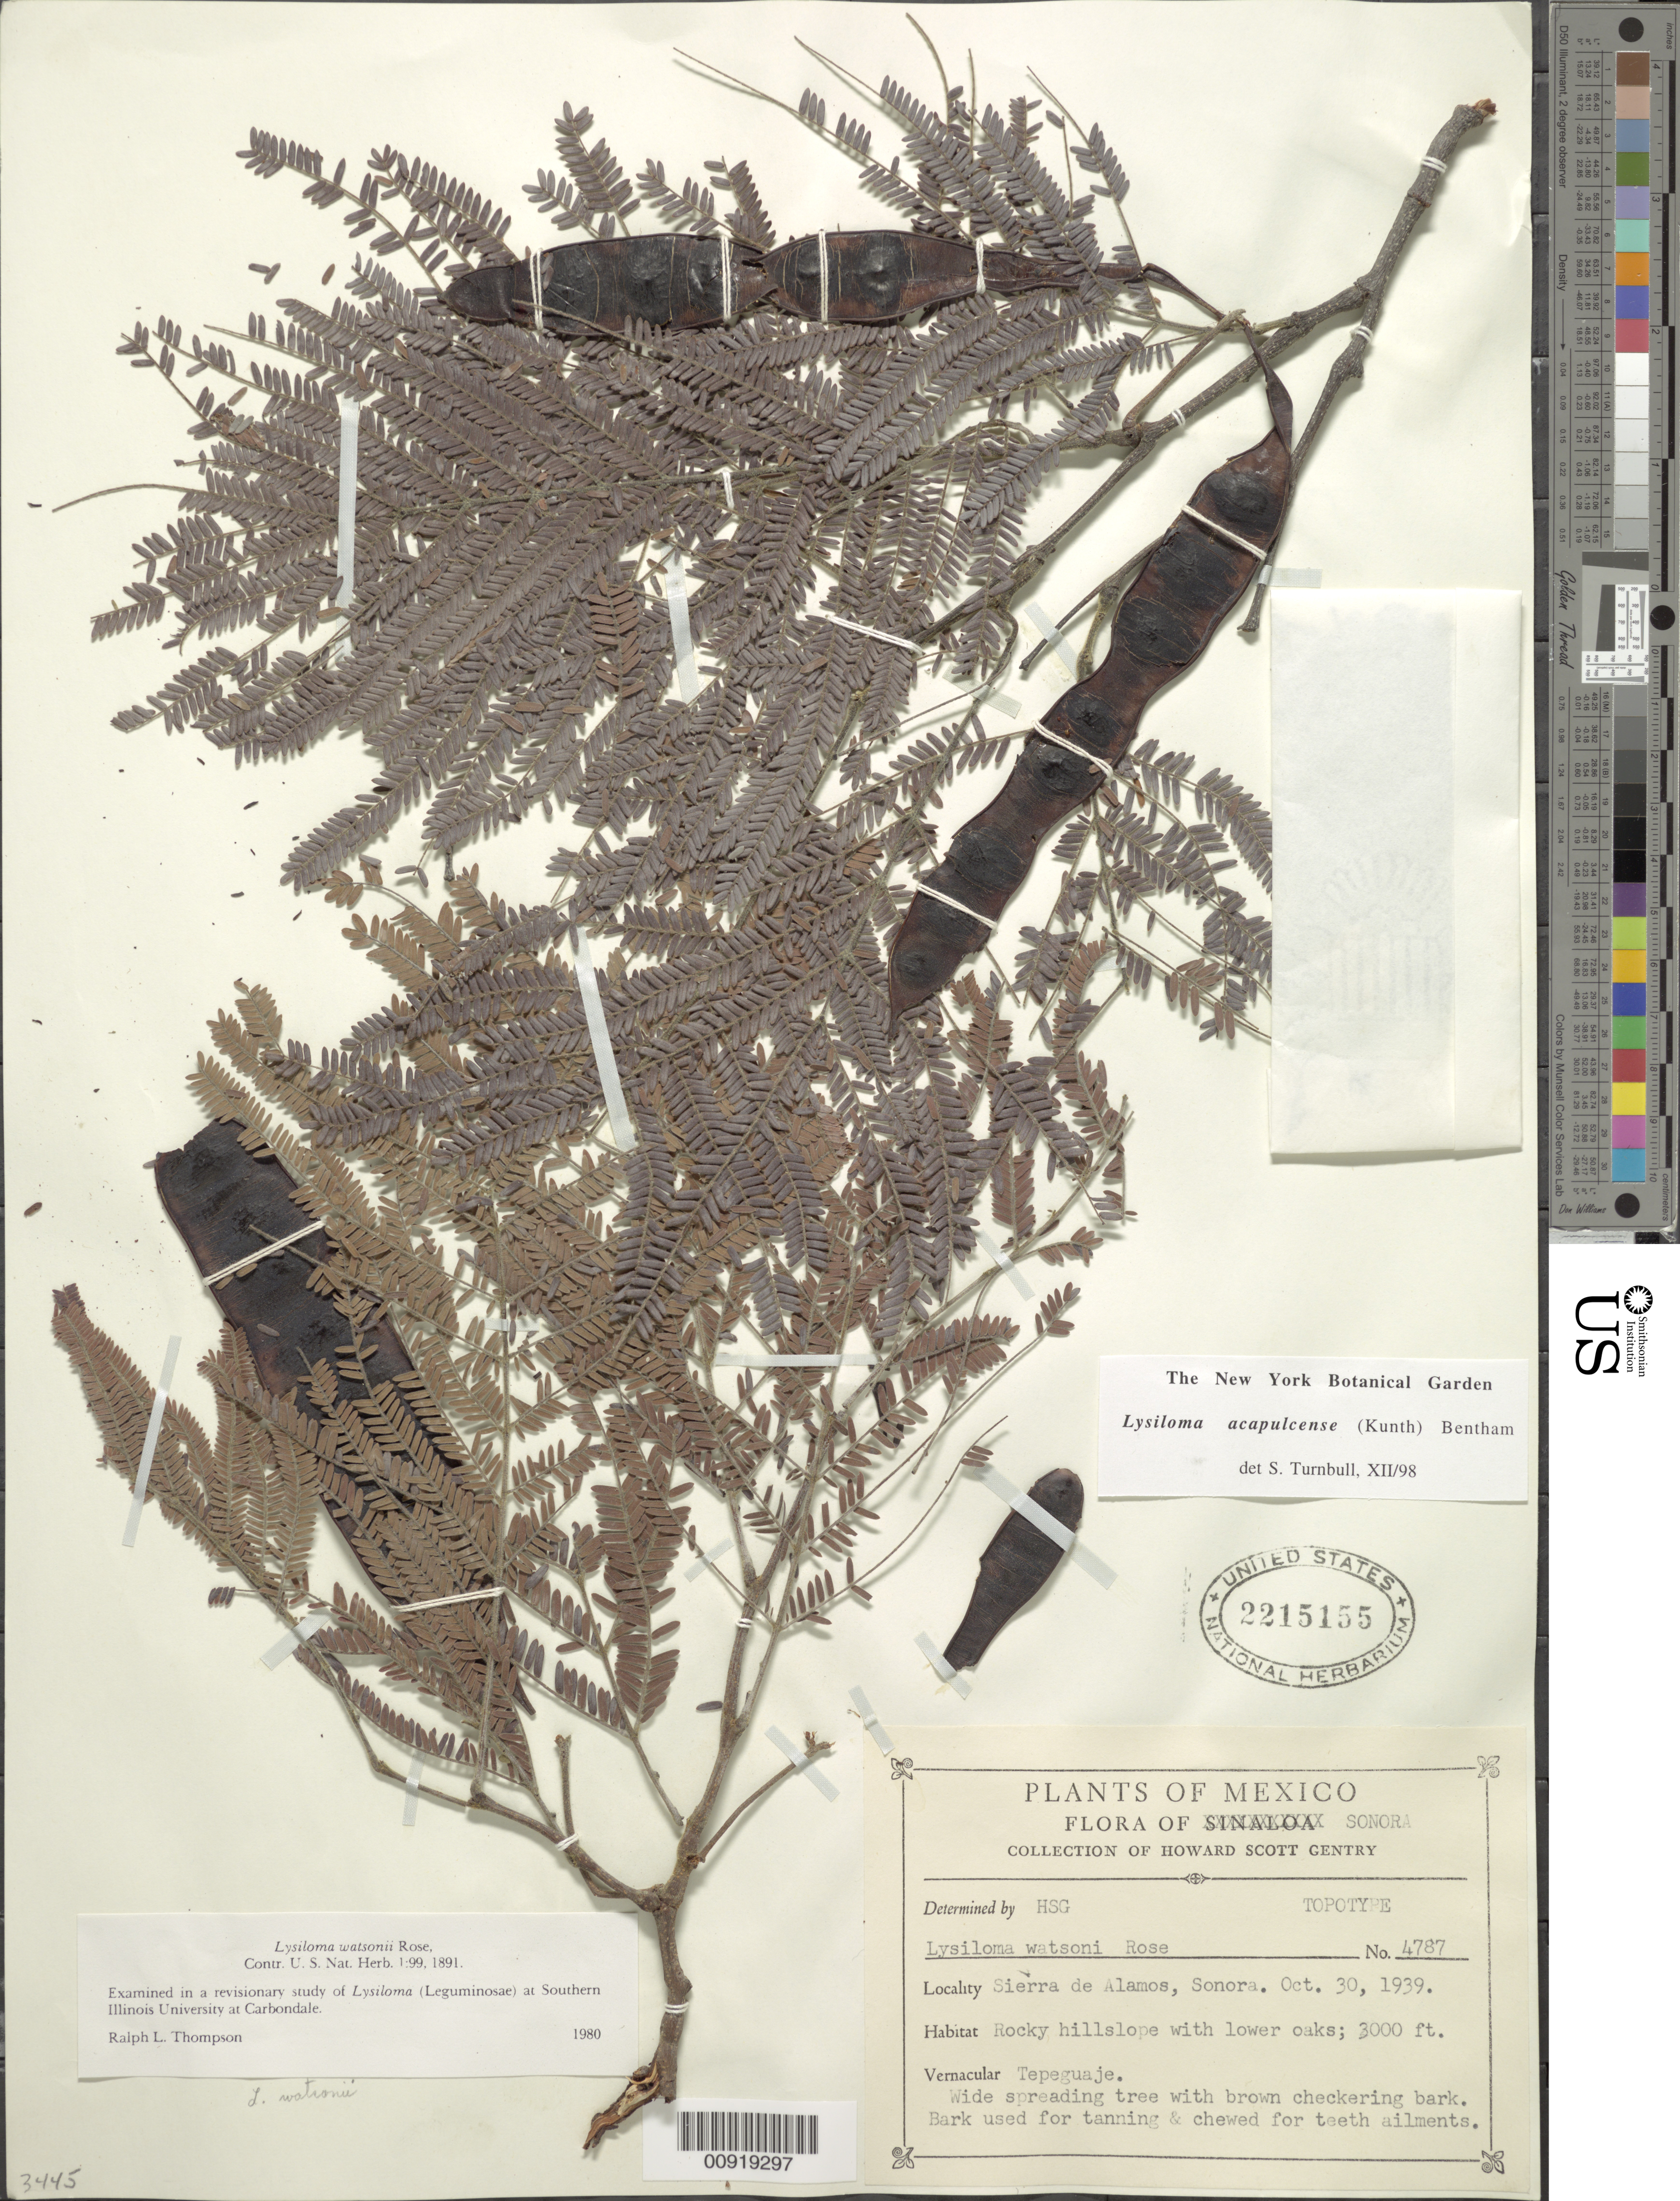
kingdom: Plantae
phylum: Tracheophyta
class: Magnoliopsida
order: Fabales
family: Fabaceae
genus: Lysiloma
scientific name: Lysiloma acapulcense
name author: (Kunth) Benth.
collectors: H. S. Gentry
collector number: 4787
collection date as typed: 30 Oct 1939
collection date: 1939-10-30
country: Mexico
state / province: Sonora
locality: Sierra de Alamos, Sonora.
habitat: Rocky hillslope with lower oaks.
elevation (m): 914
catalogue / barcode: US 2215155